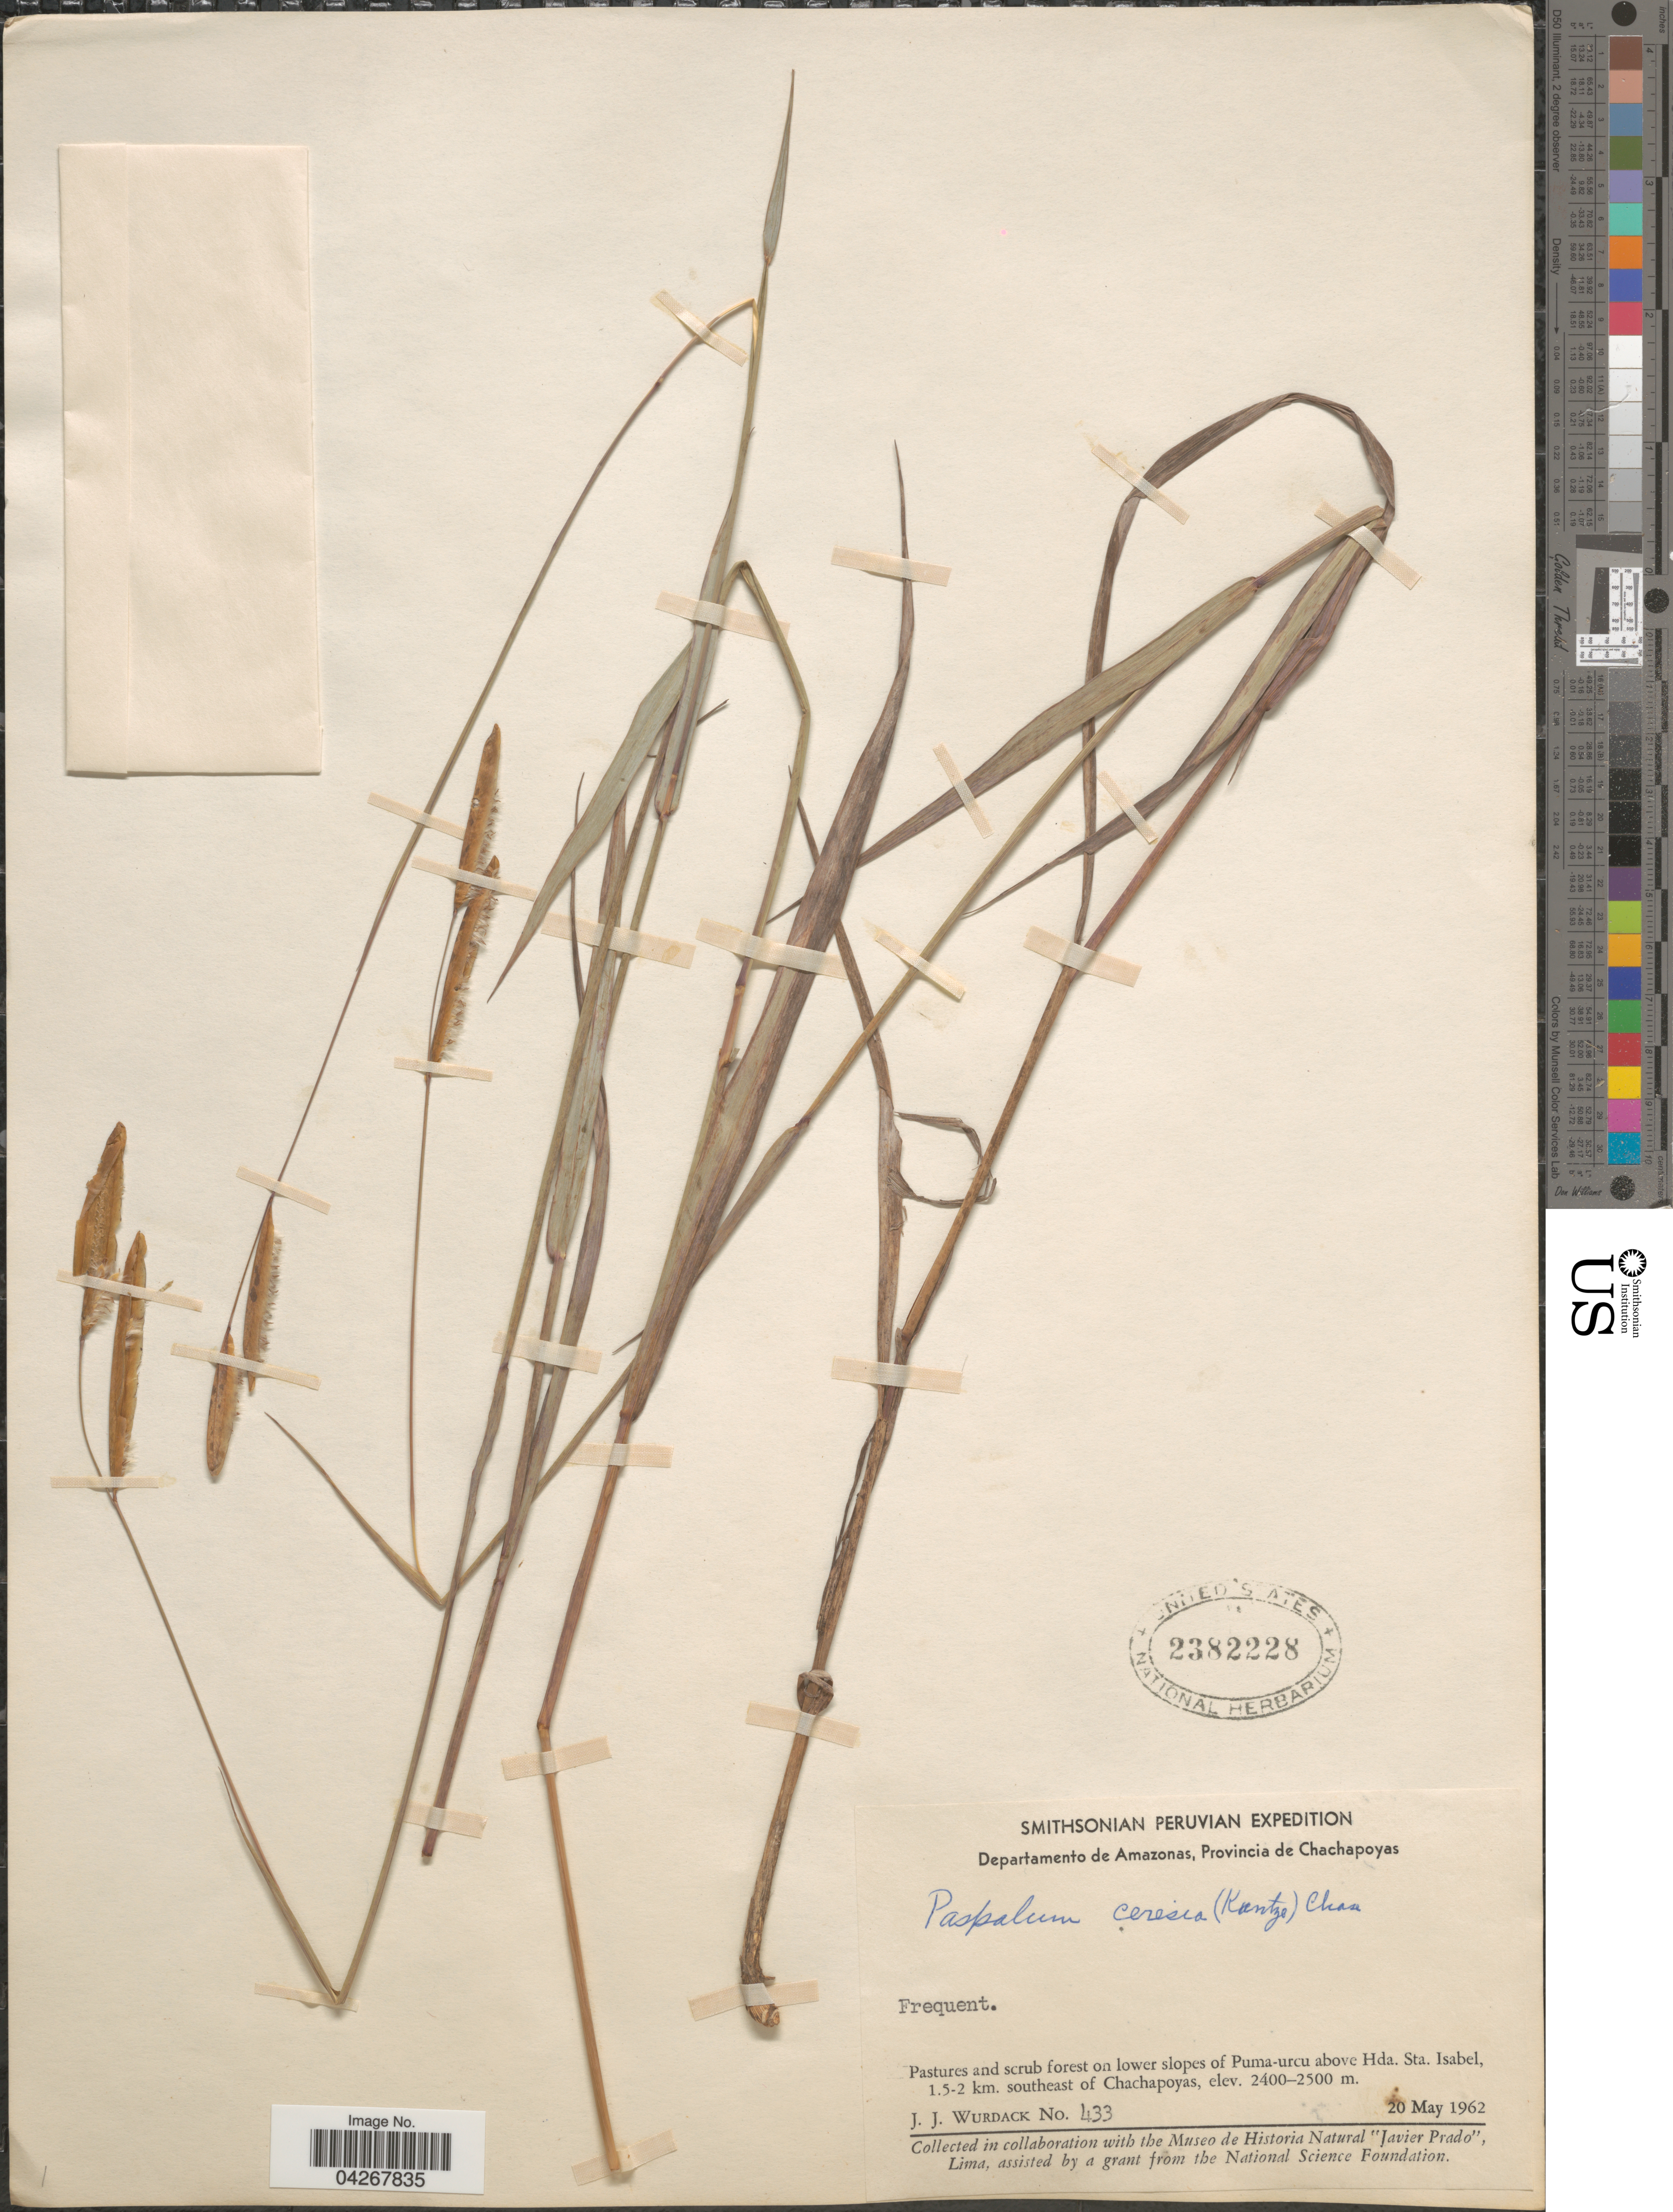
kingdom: Plantae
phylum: Tracheophyta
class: Liliopsida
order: Poales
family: Poaceae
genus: Paspalum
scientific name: Paspalum ceresia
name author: (Kuntze) Chase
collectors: J. J. Wurdack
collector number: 433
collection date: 1962-05-20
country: Peru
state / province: Amazonas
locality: Smithsonian Peruvian Expedition. Departamento de Amazonas, Provincia de Chachapoyas. Pastures and scrub forest on lower slopes of Puma-urcua above Hda. Sta. isabel, 1.5-2 km. southeast of Chachapoyas.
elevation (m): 2400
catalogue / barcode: US 2382228